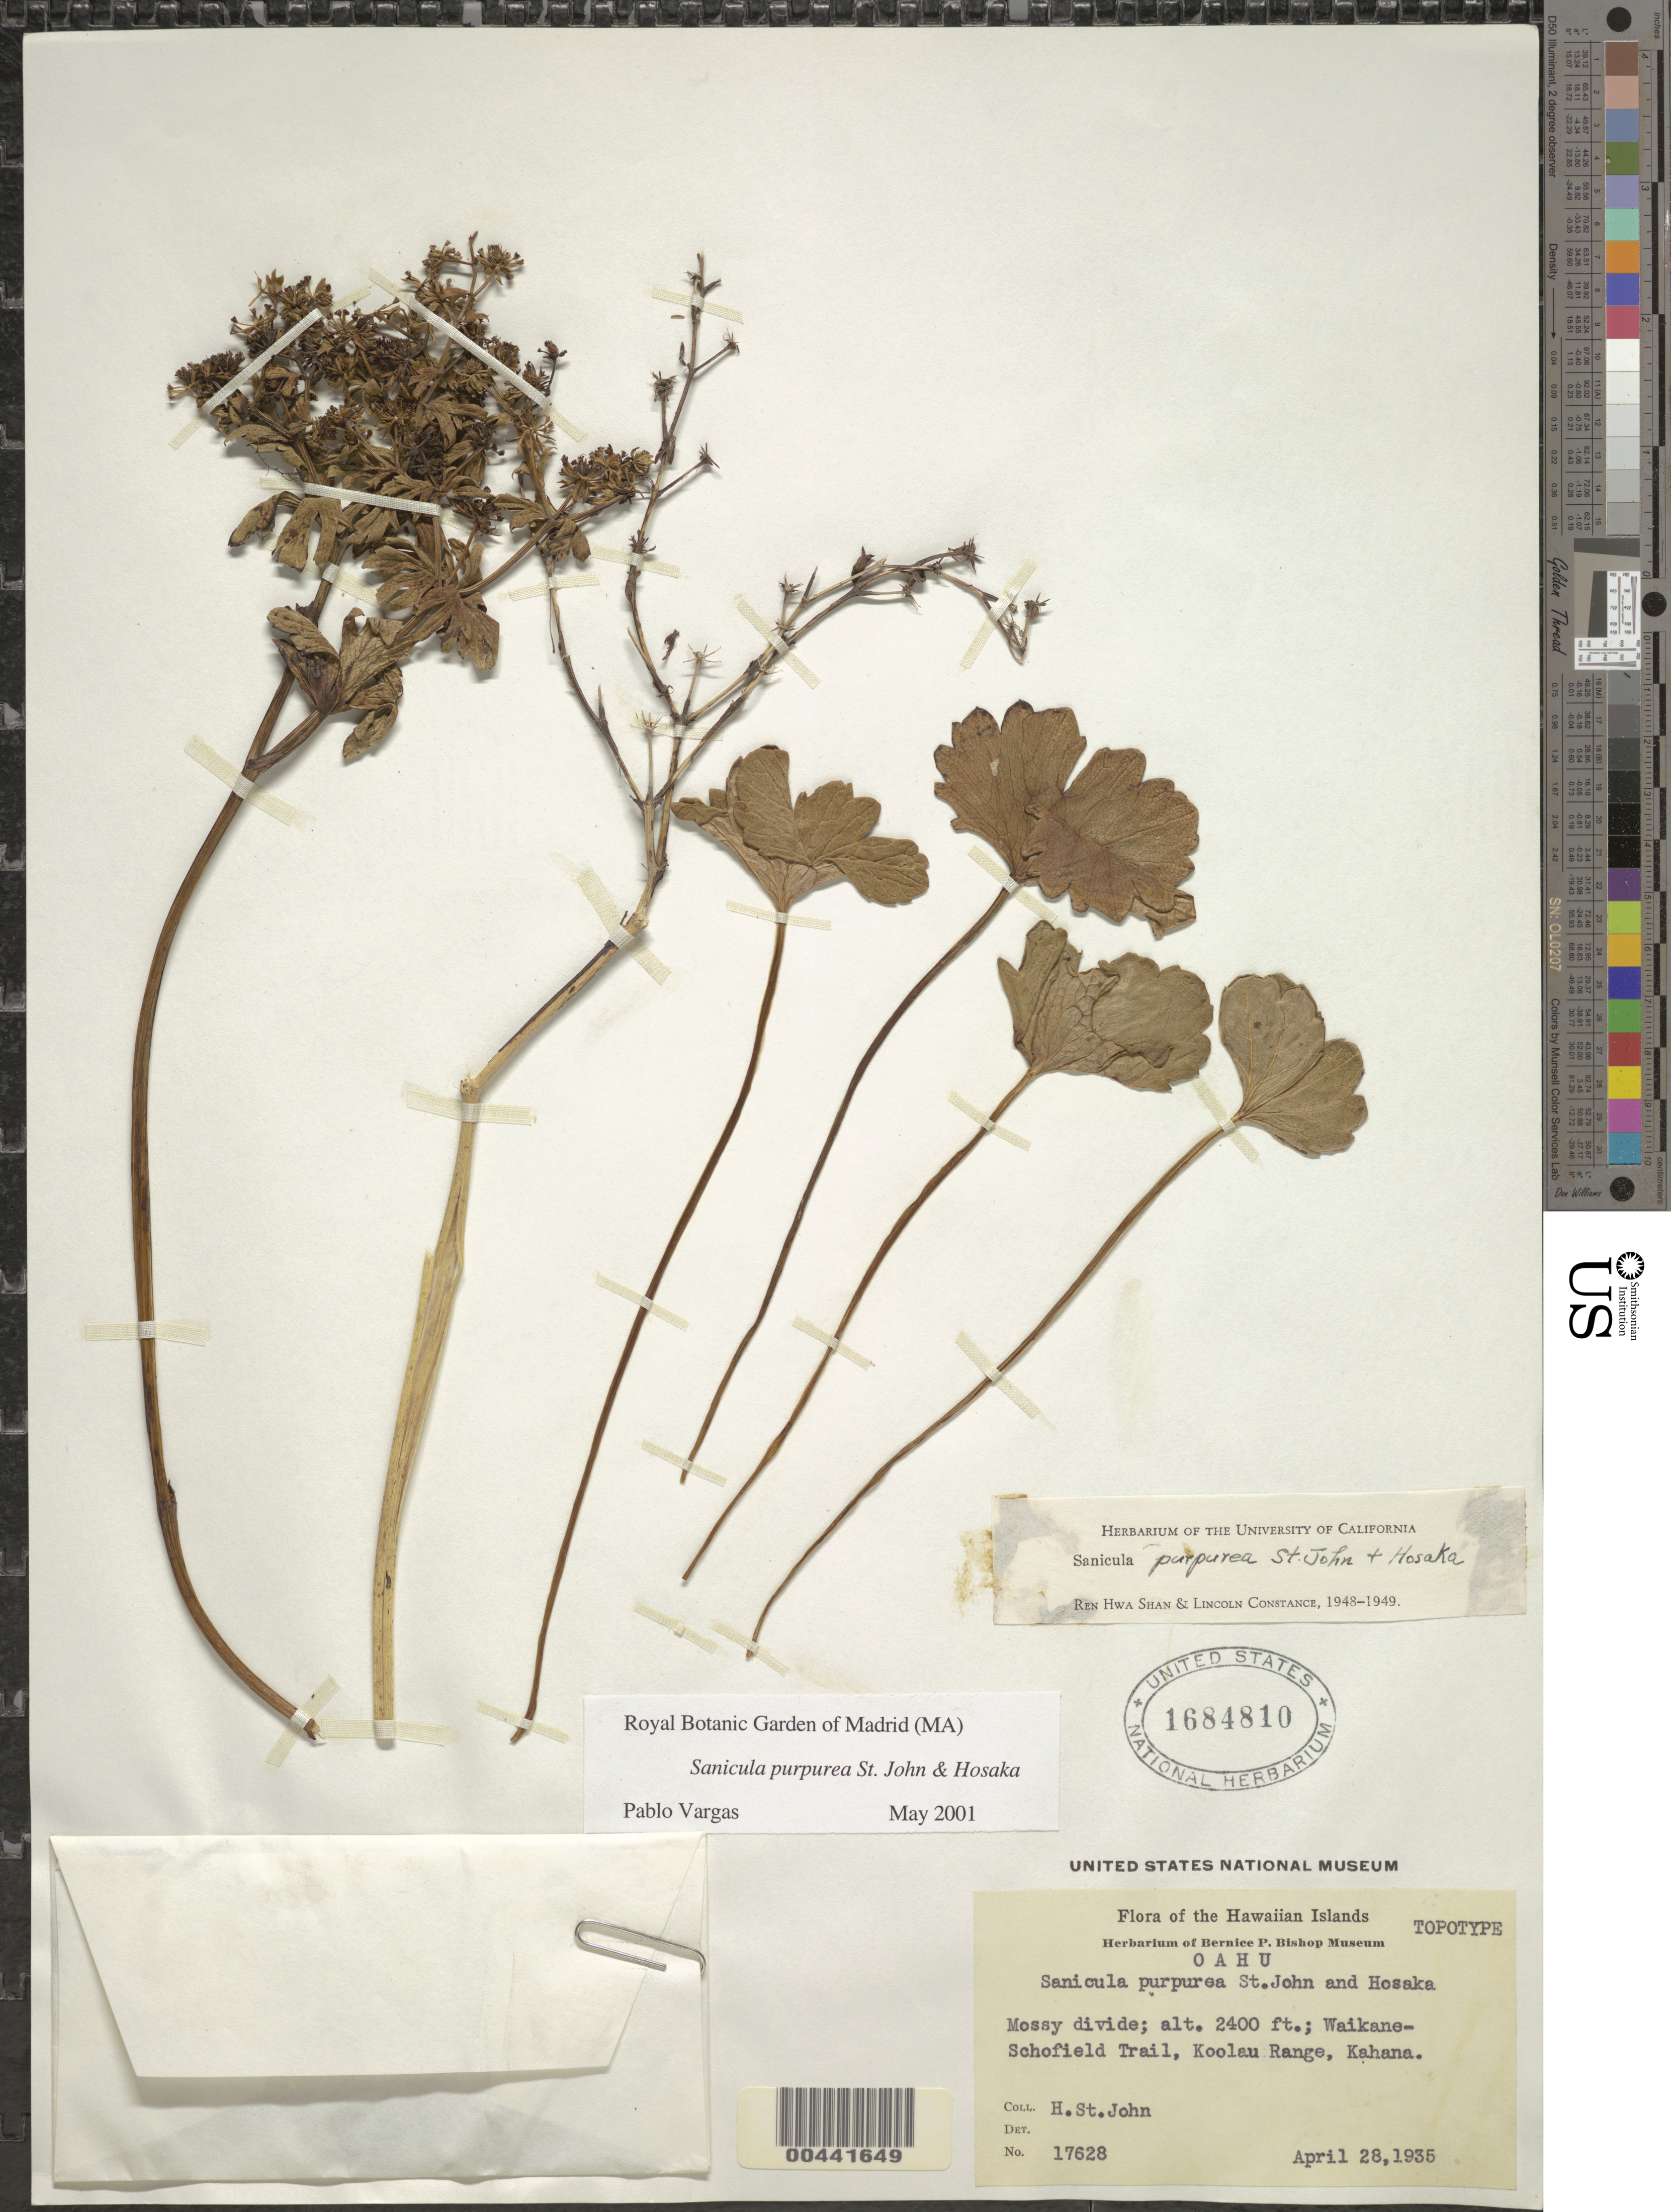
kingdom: Plantae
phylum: Tracheophyta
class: Magnoliopsida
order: Apiales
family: Apiaceae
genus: Sanicula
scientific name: Sanicula purpurea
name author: H. St. John & Hosaka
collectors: H. St. John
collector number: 17628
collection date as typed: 28 Apr 1935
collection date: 1935-04-28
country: United States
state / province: Hawaii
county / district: Honolulu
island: Oahu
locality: Waikane-Schofield Trail, Koolau Range, Kahana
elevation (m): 732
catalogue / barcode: US 1684810